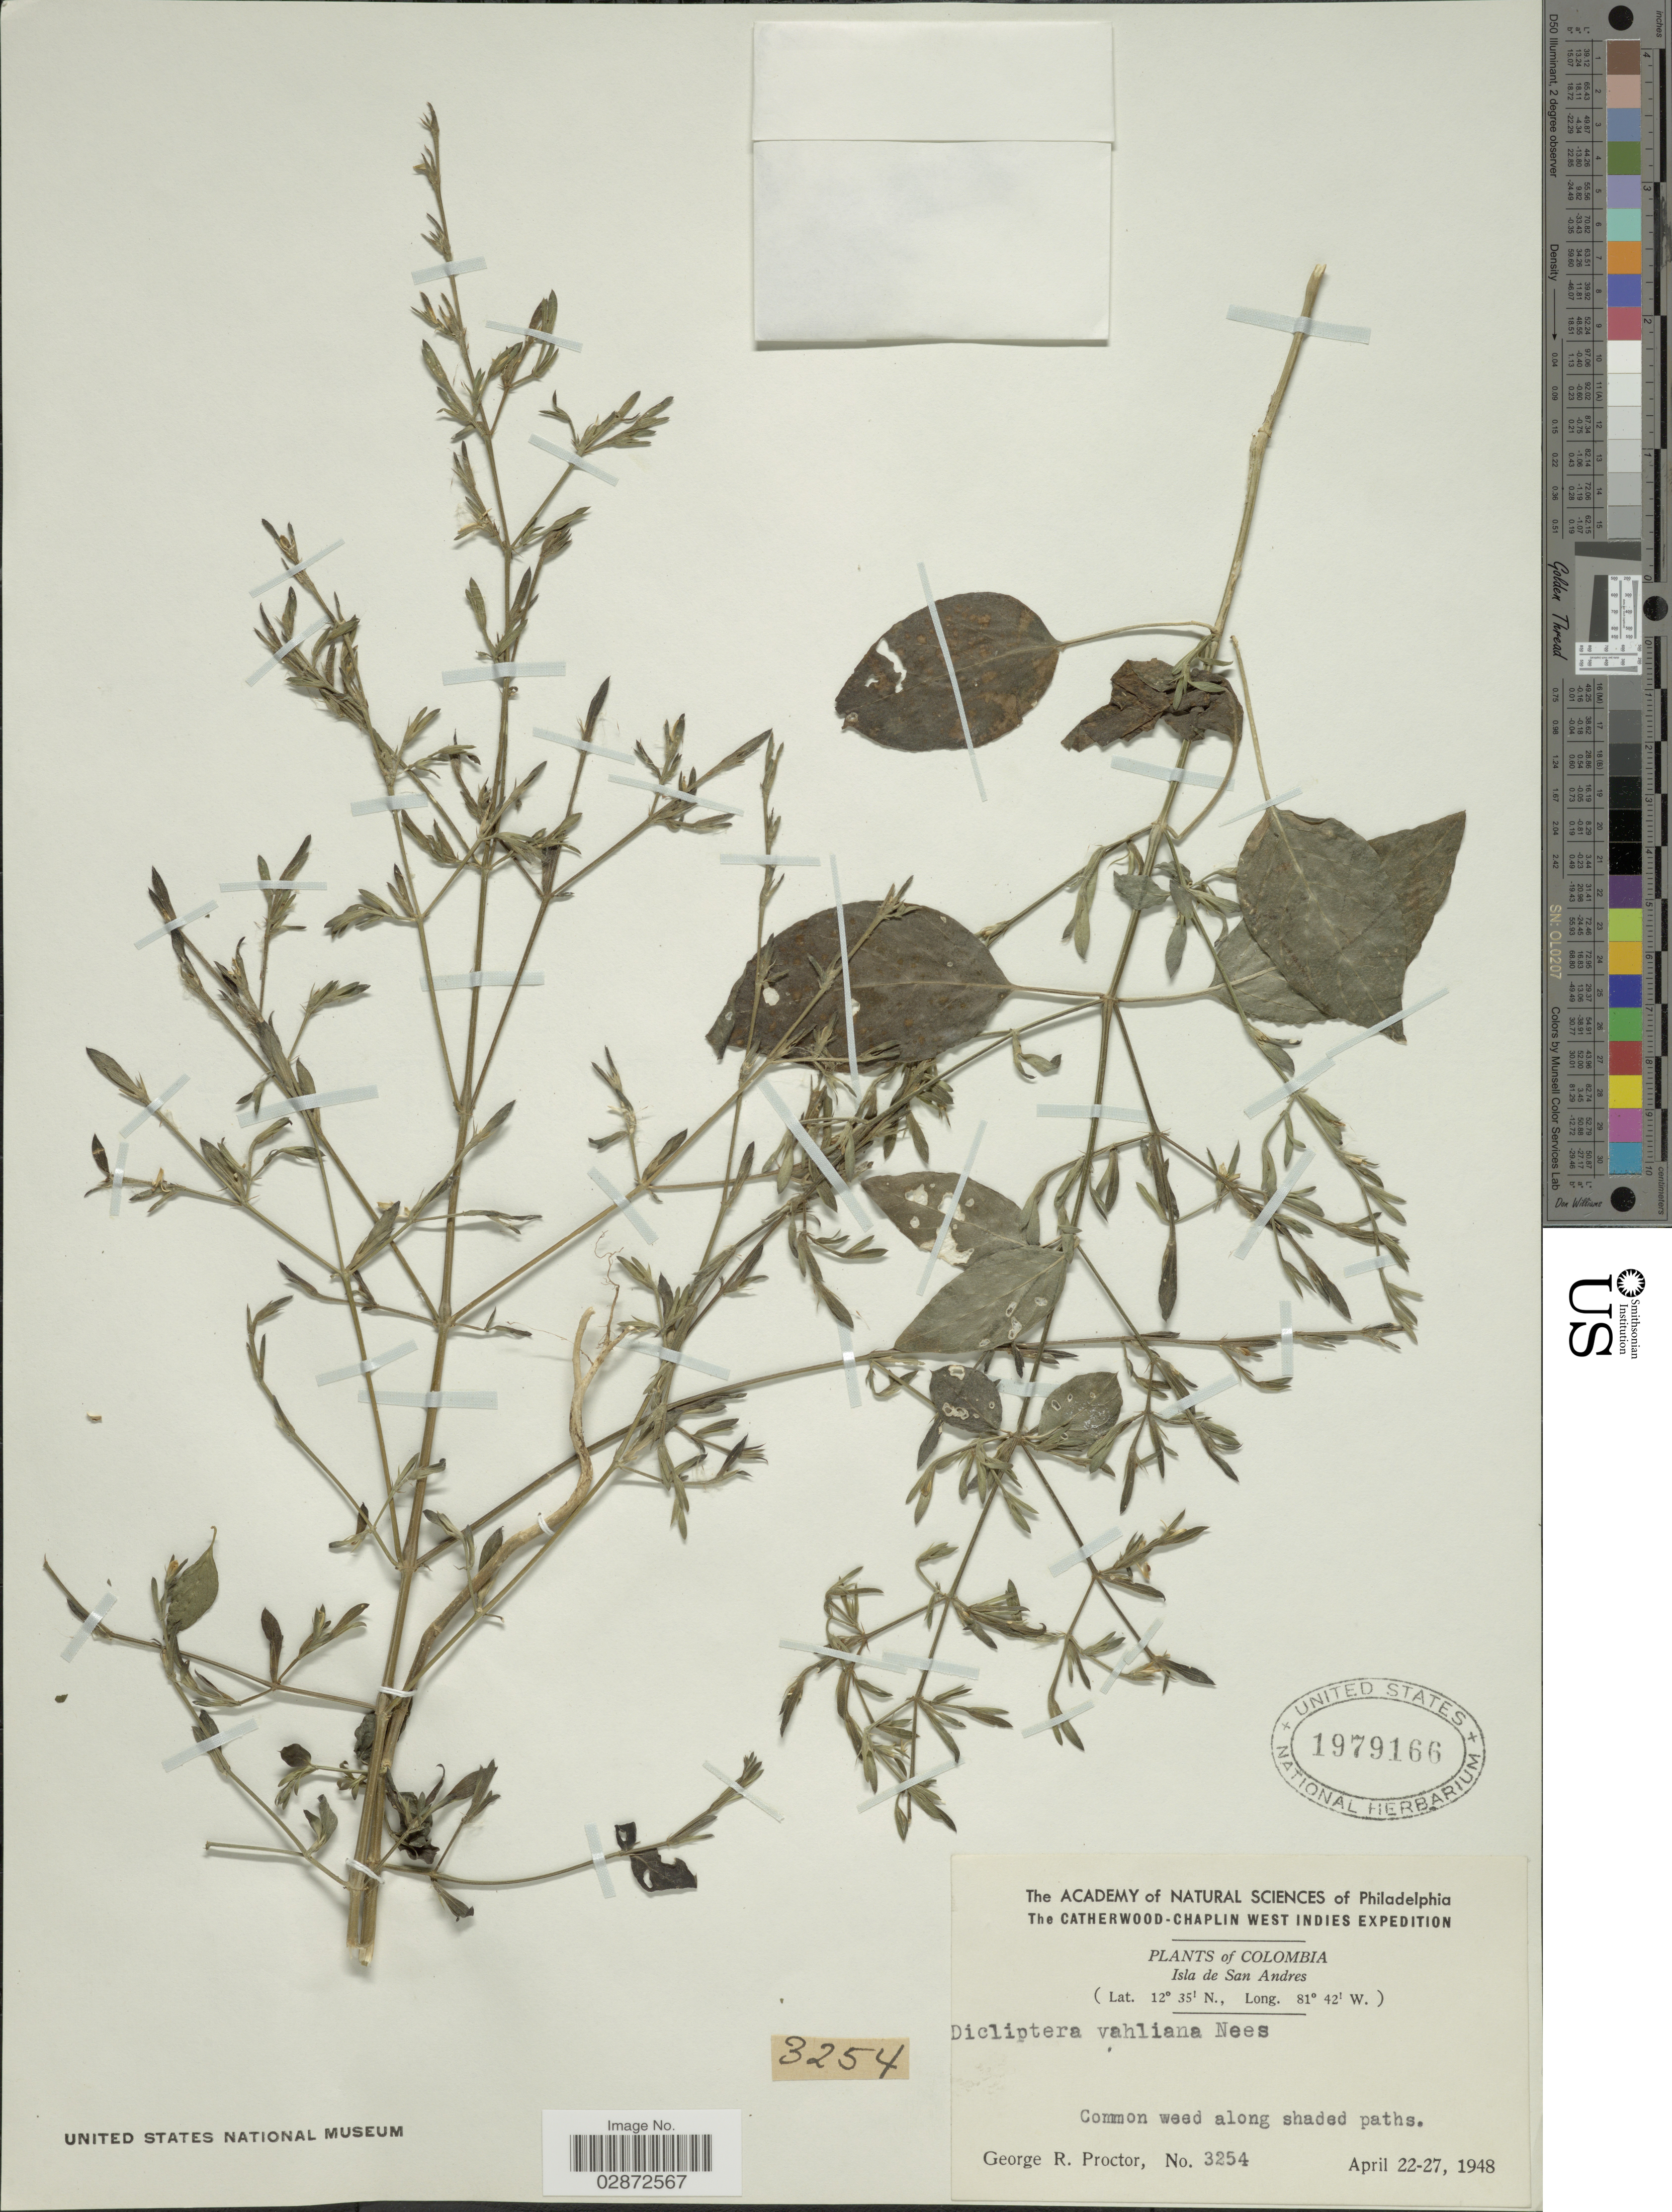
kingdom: Plantae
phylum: Tracheophyta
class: Magnoliopsida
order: Lamiales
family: Acanthaceae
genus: Dicliptera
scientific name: Dicliptera vahliana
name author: Nees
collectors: G. R. Proctor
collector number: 3254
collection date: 1948-04-22/1948-04-27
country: Colombia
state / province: San Andres y Providencia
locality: Isla de San Andres.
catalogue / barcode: US 1979166